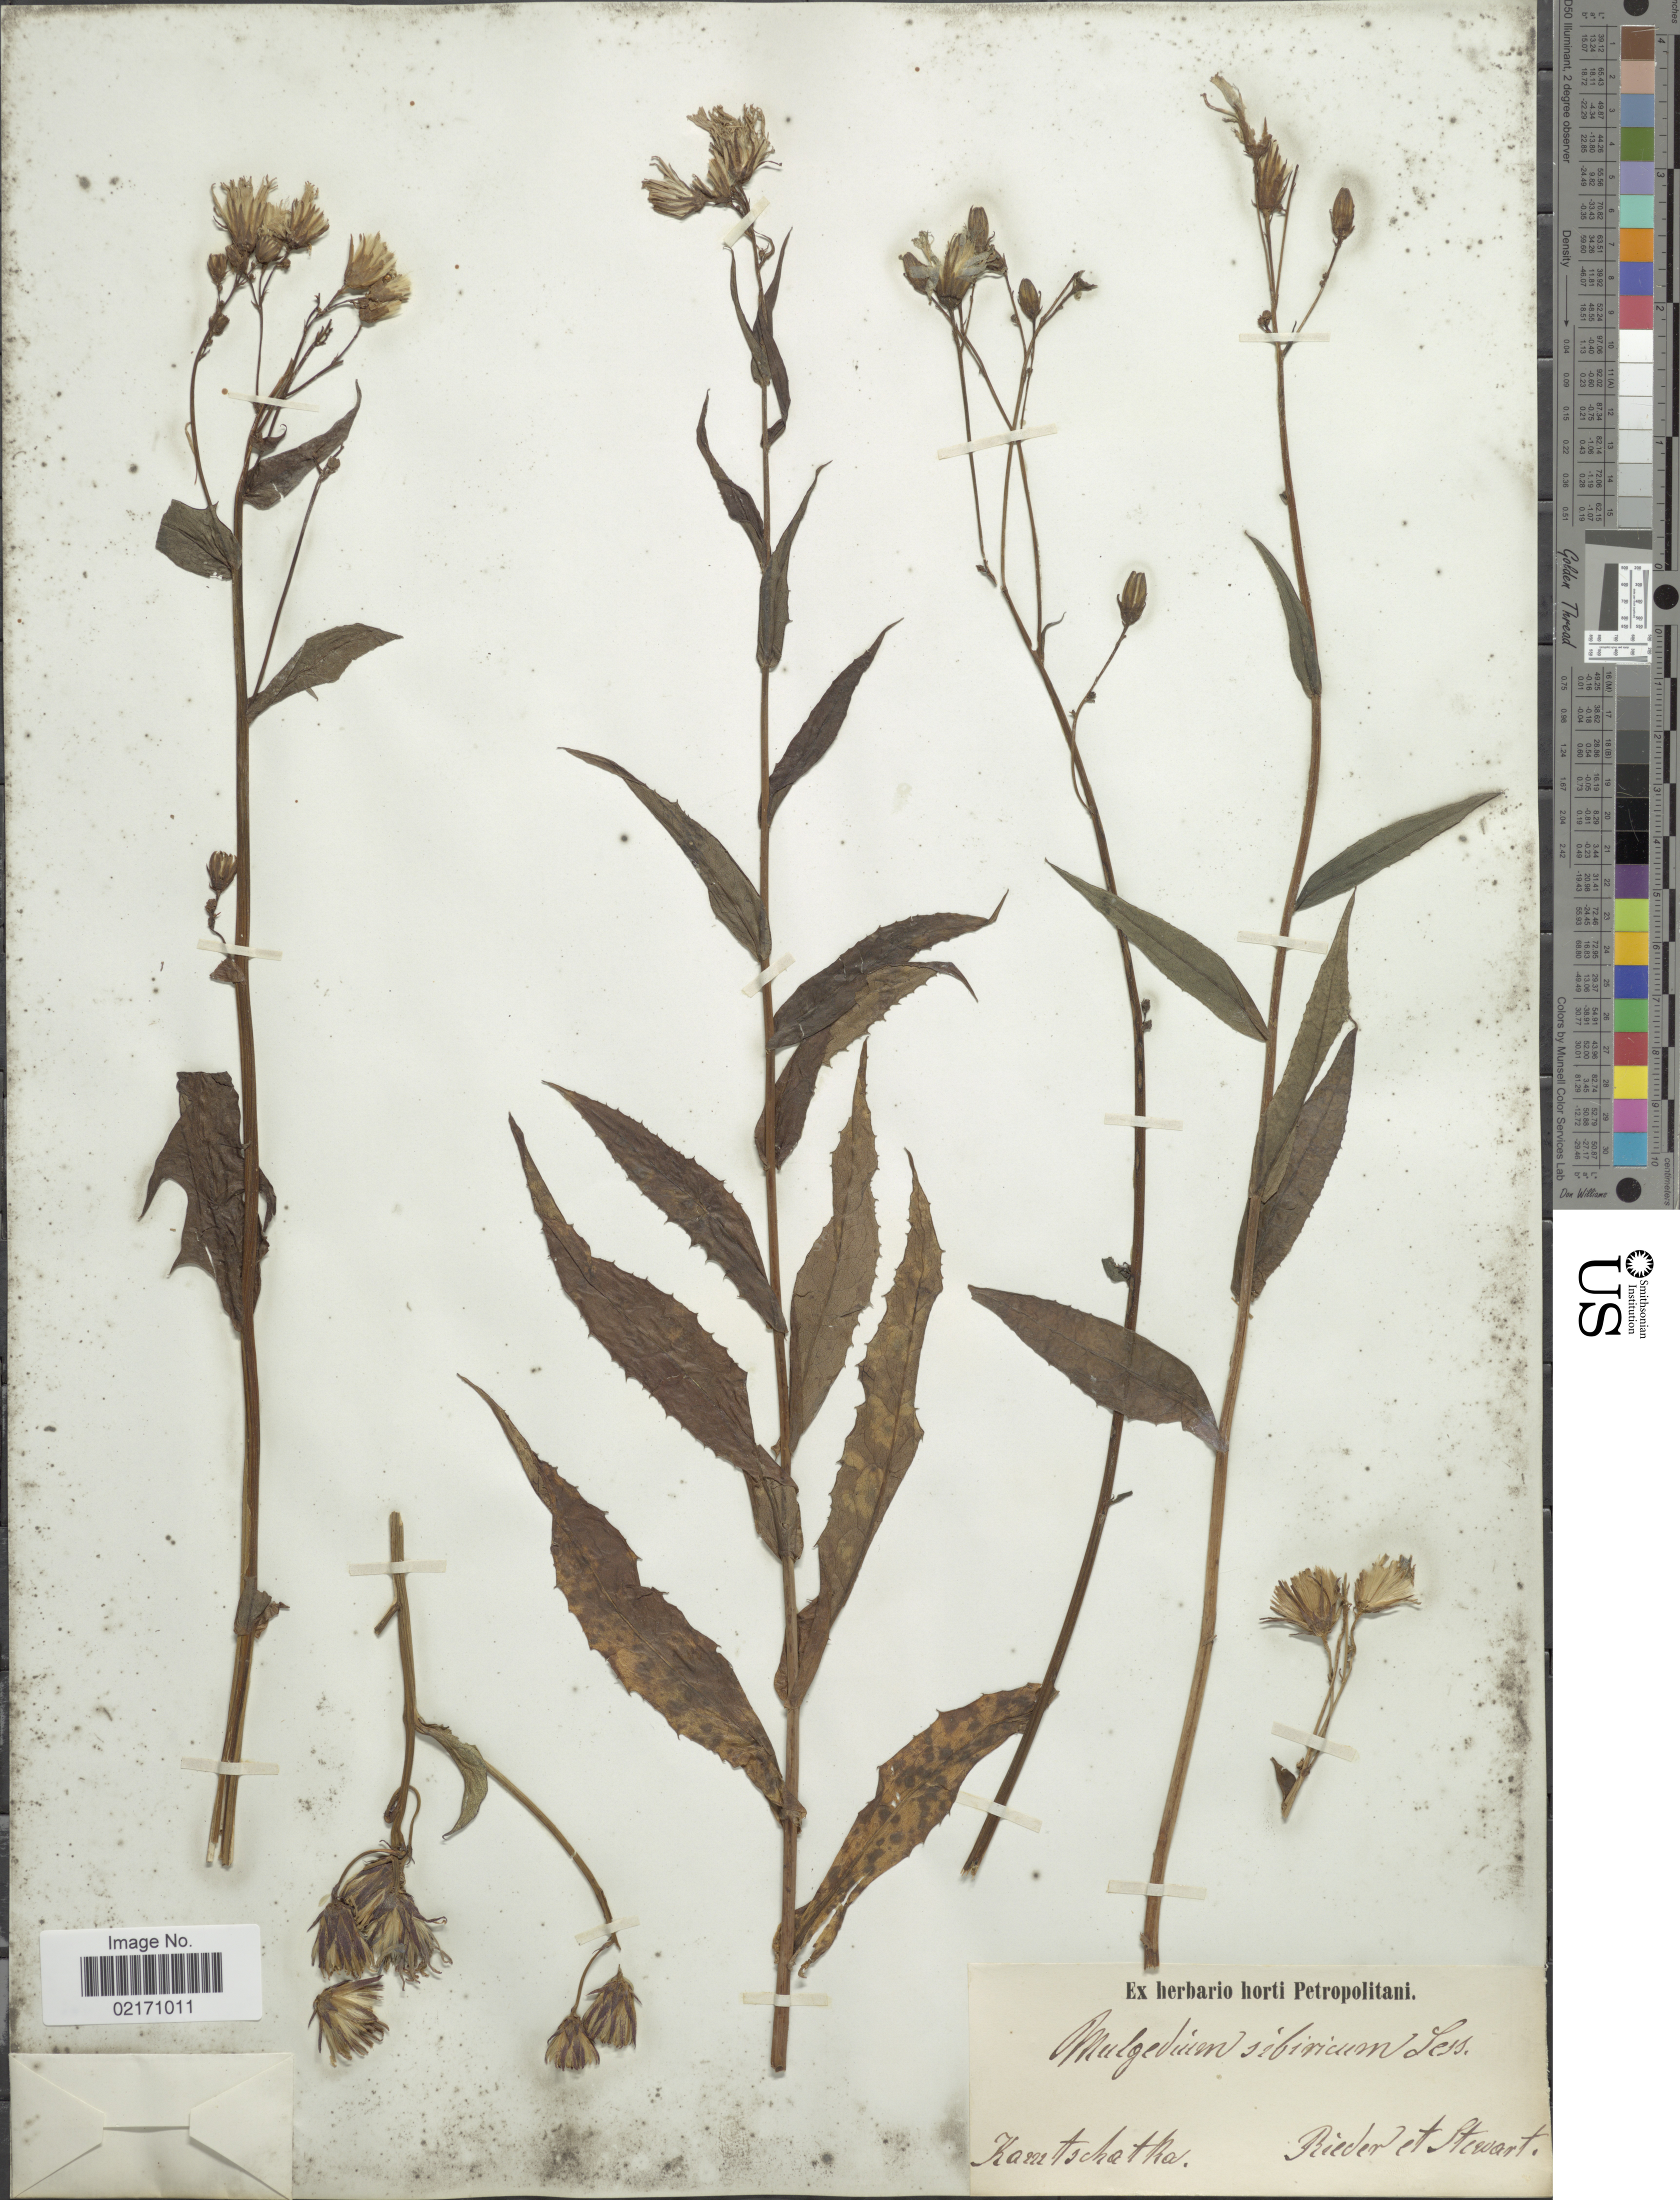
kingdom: Plantae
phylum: Tracheophyta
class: Magnoliopsida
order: Asterales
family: Asteraceae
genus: Mulgedium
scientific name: Mulgedium sibiricum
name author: (L.) Less.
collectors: Rieder & Stewart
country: Russian Federation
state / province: Kamchatka